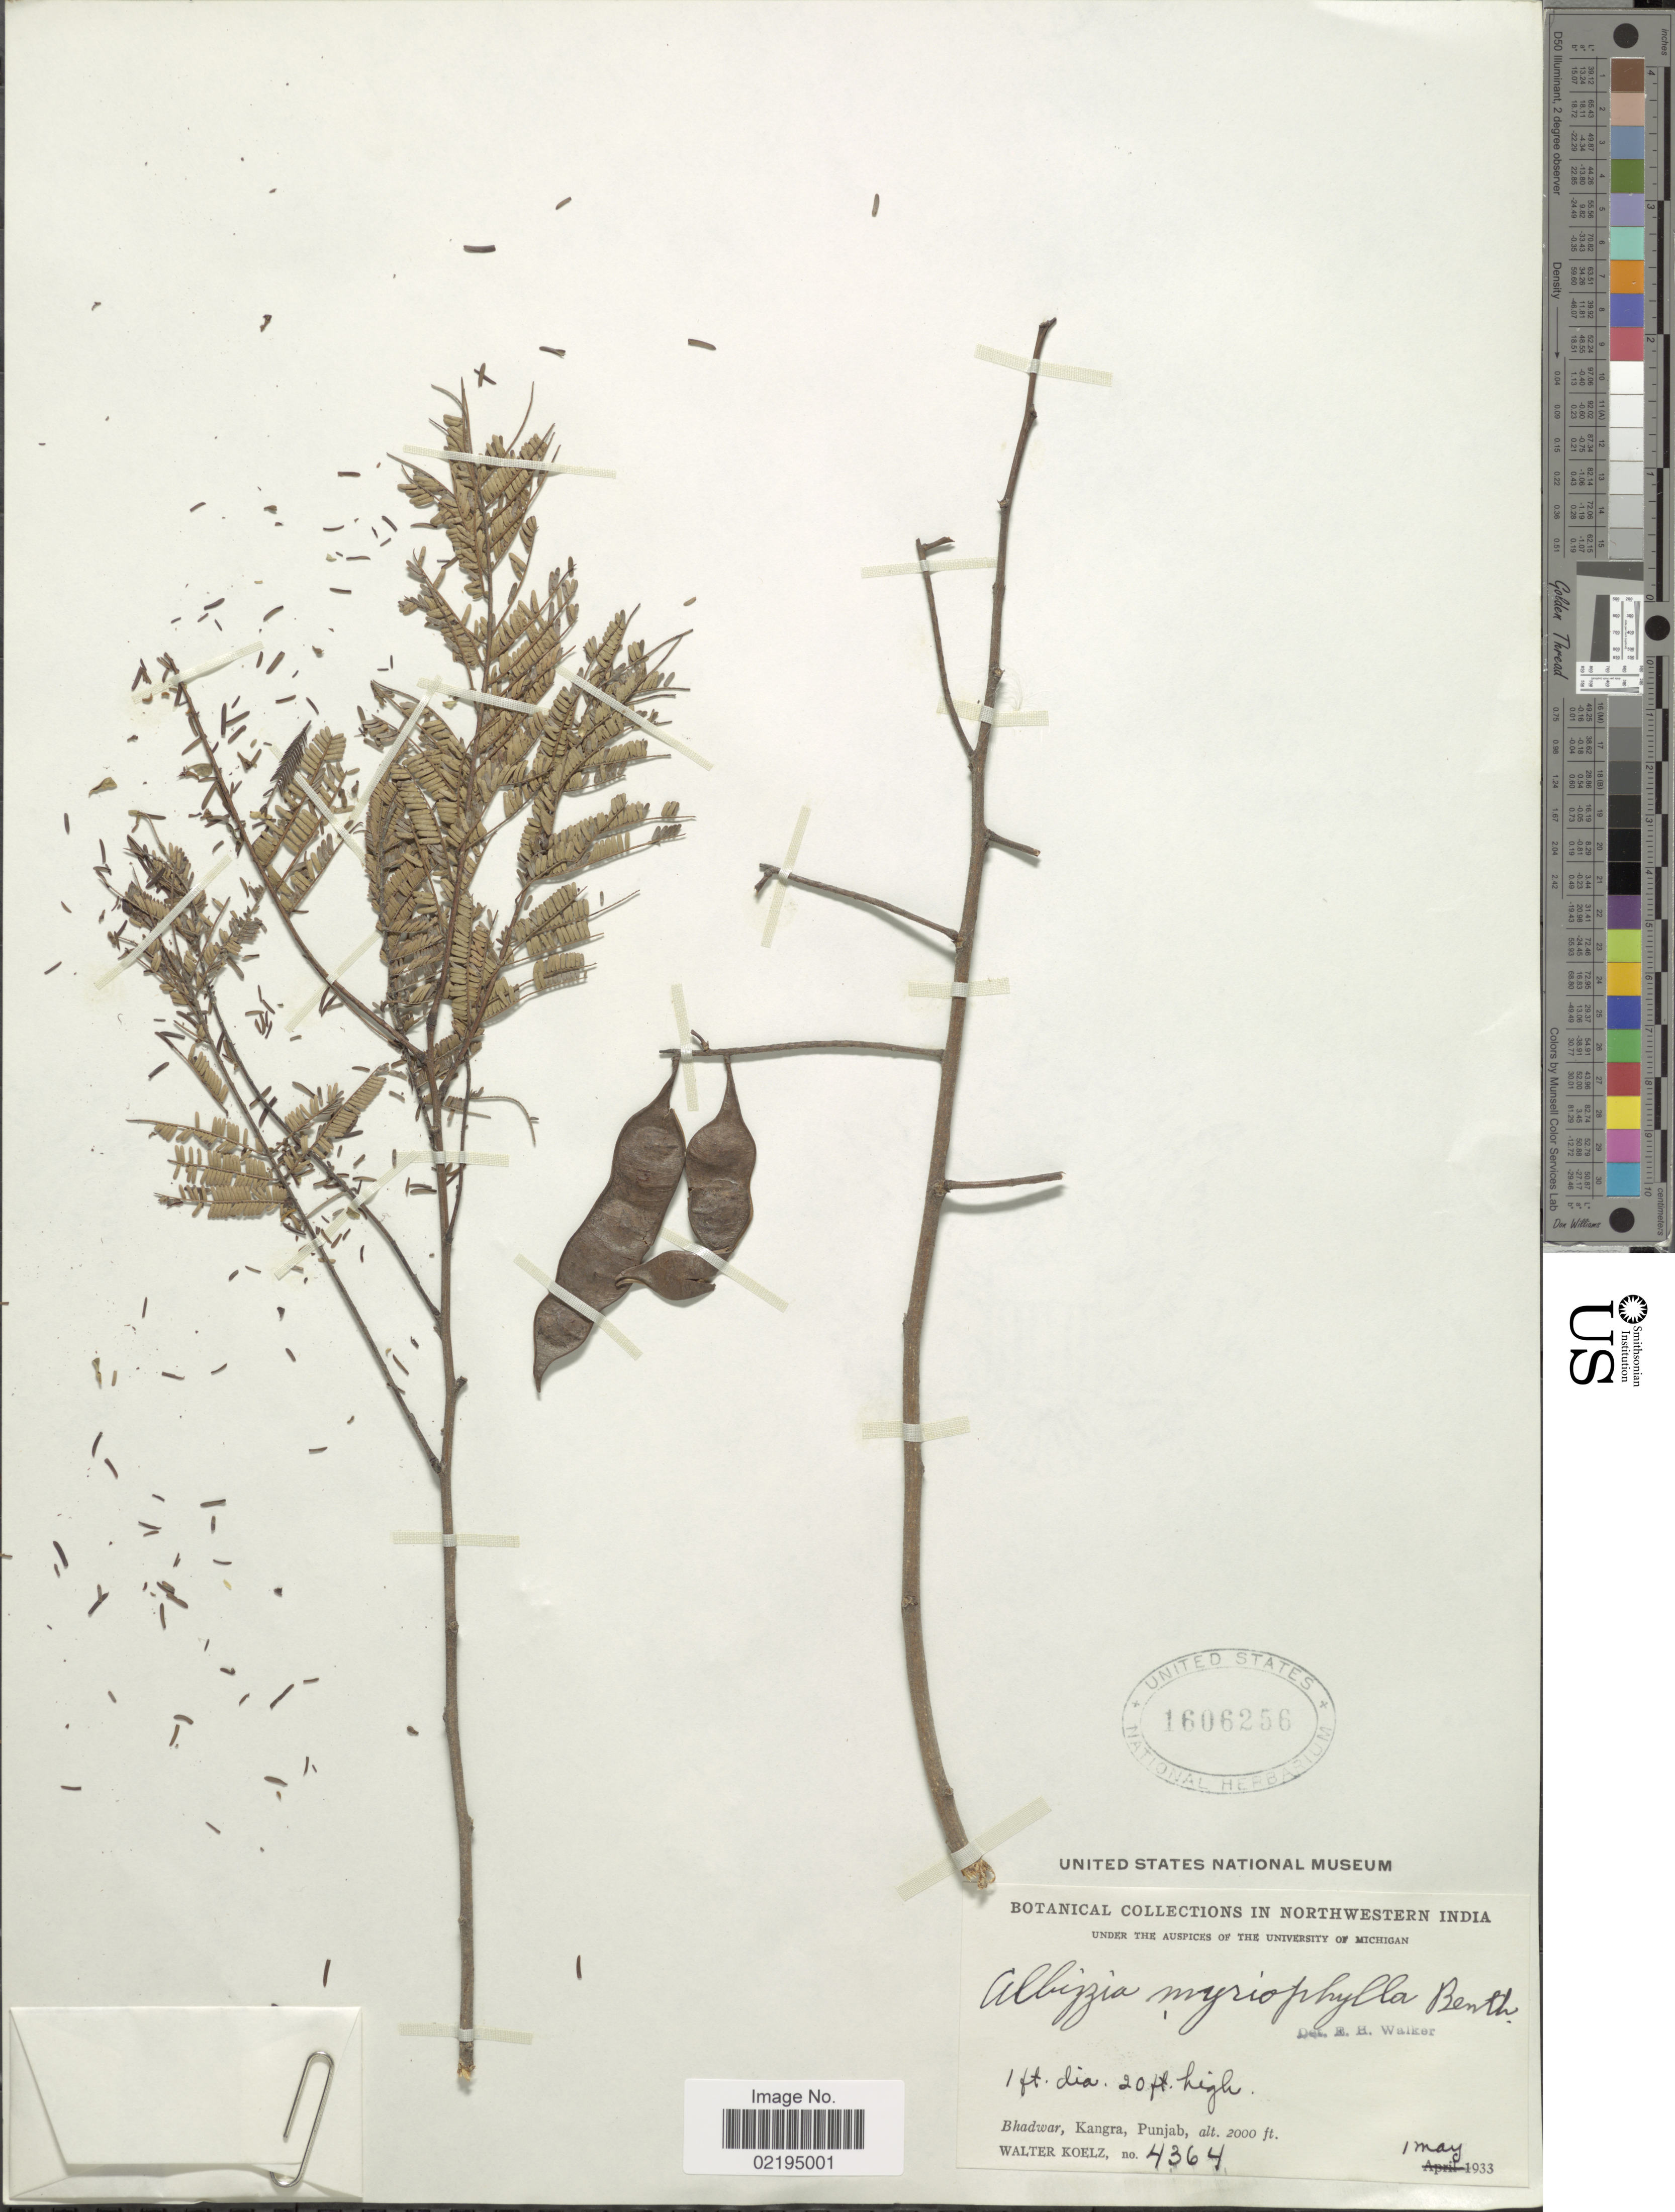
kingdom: Plantae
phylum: Tracheophyta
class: Magnoliopsida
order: Fabales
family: Fabaceae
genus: Albizia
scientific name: Albizia myriophylla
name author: Benth.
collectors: W. N. Koelz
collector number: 4364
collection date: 1933-05-01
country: India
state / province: Himachal Pradesh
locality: Northwestern India, Bhadwar, Kangra.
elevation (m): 610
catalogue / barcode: US 1606256